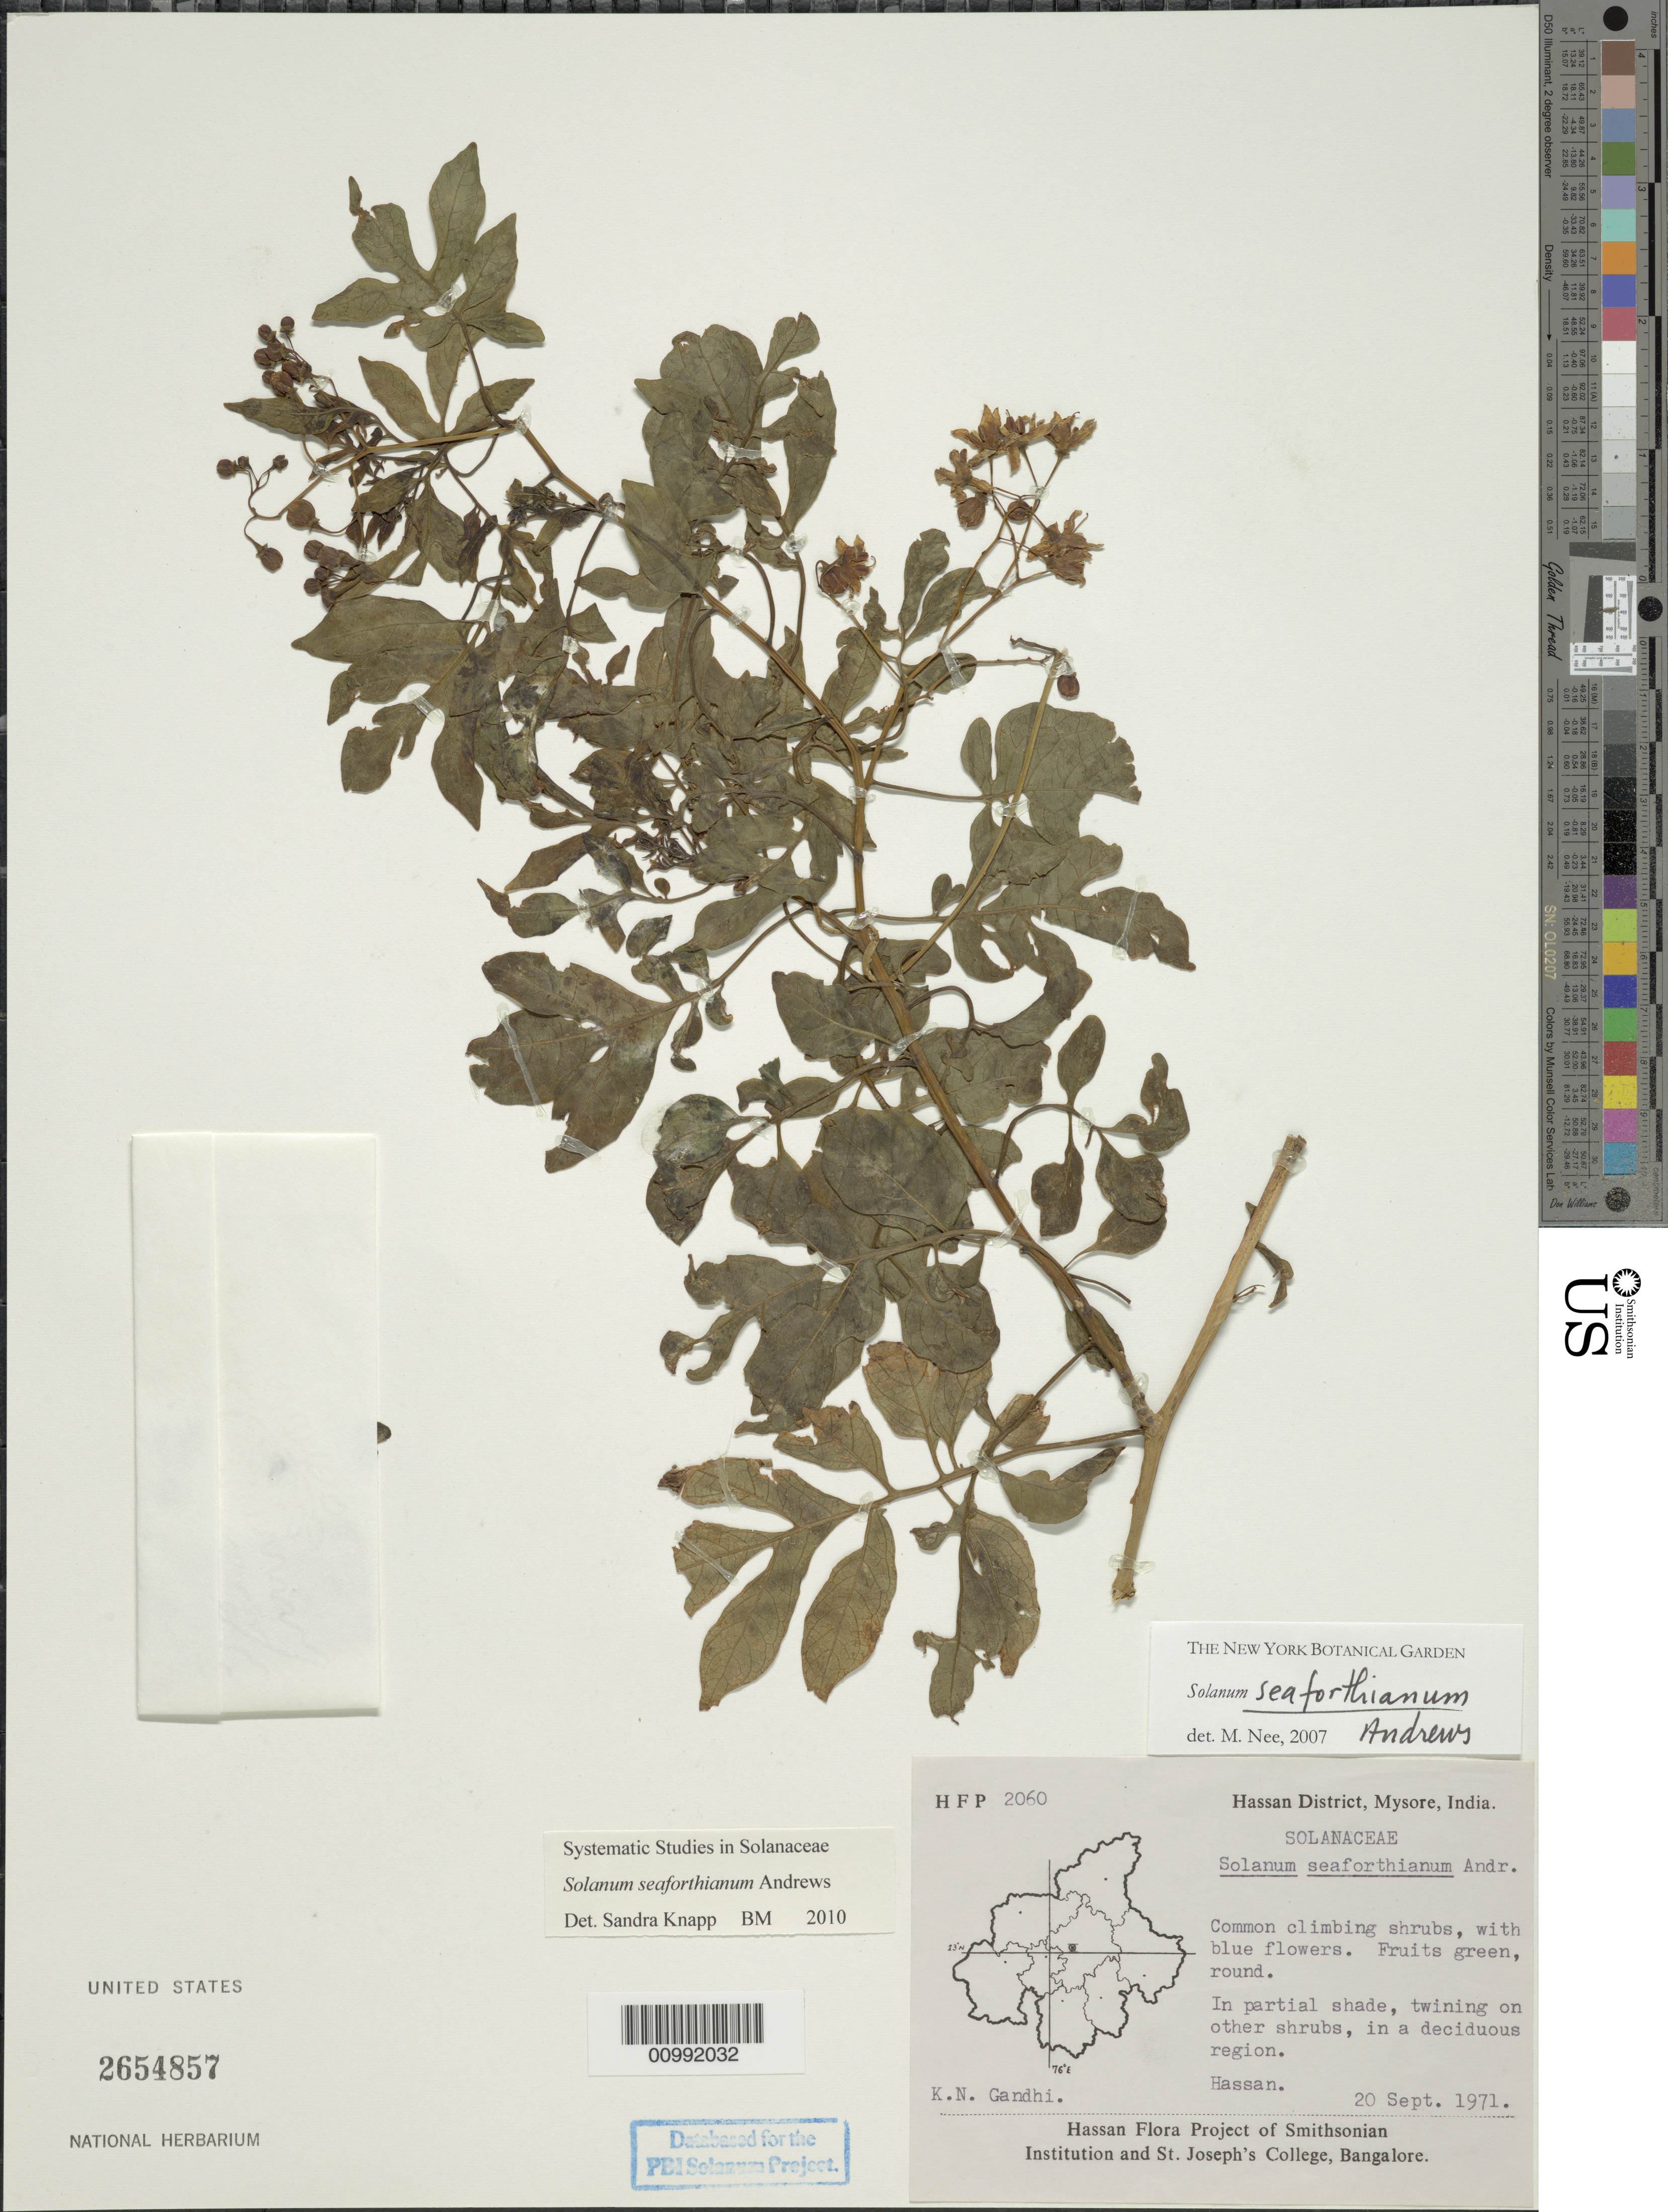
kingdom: Plantae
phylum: Tracheophyta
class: Magnoliopsida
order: Solanales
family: Solanaceae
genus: Solanum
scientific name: Solanum seaforthianum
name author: Andrews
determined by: Knapp, S. D.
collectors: K. N. Gandhi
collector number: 2060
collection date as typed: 20 Sep 1971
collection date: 1971-09-20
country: India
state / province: Karnataka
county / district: Mysore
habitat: in partial shade, twining on other shrubs, in deciduous region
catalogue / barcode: US 2654857